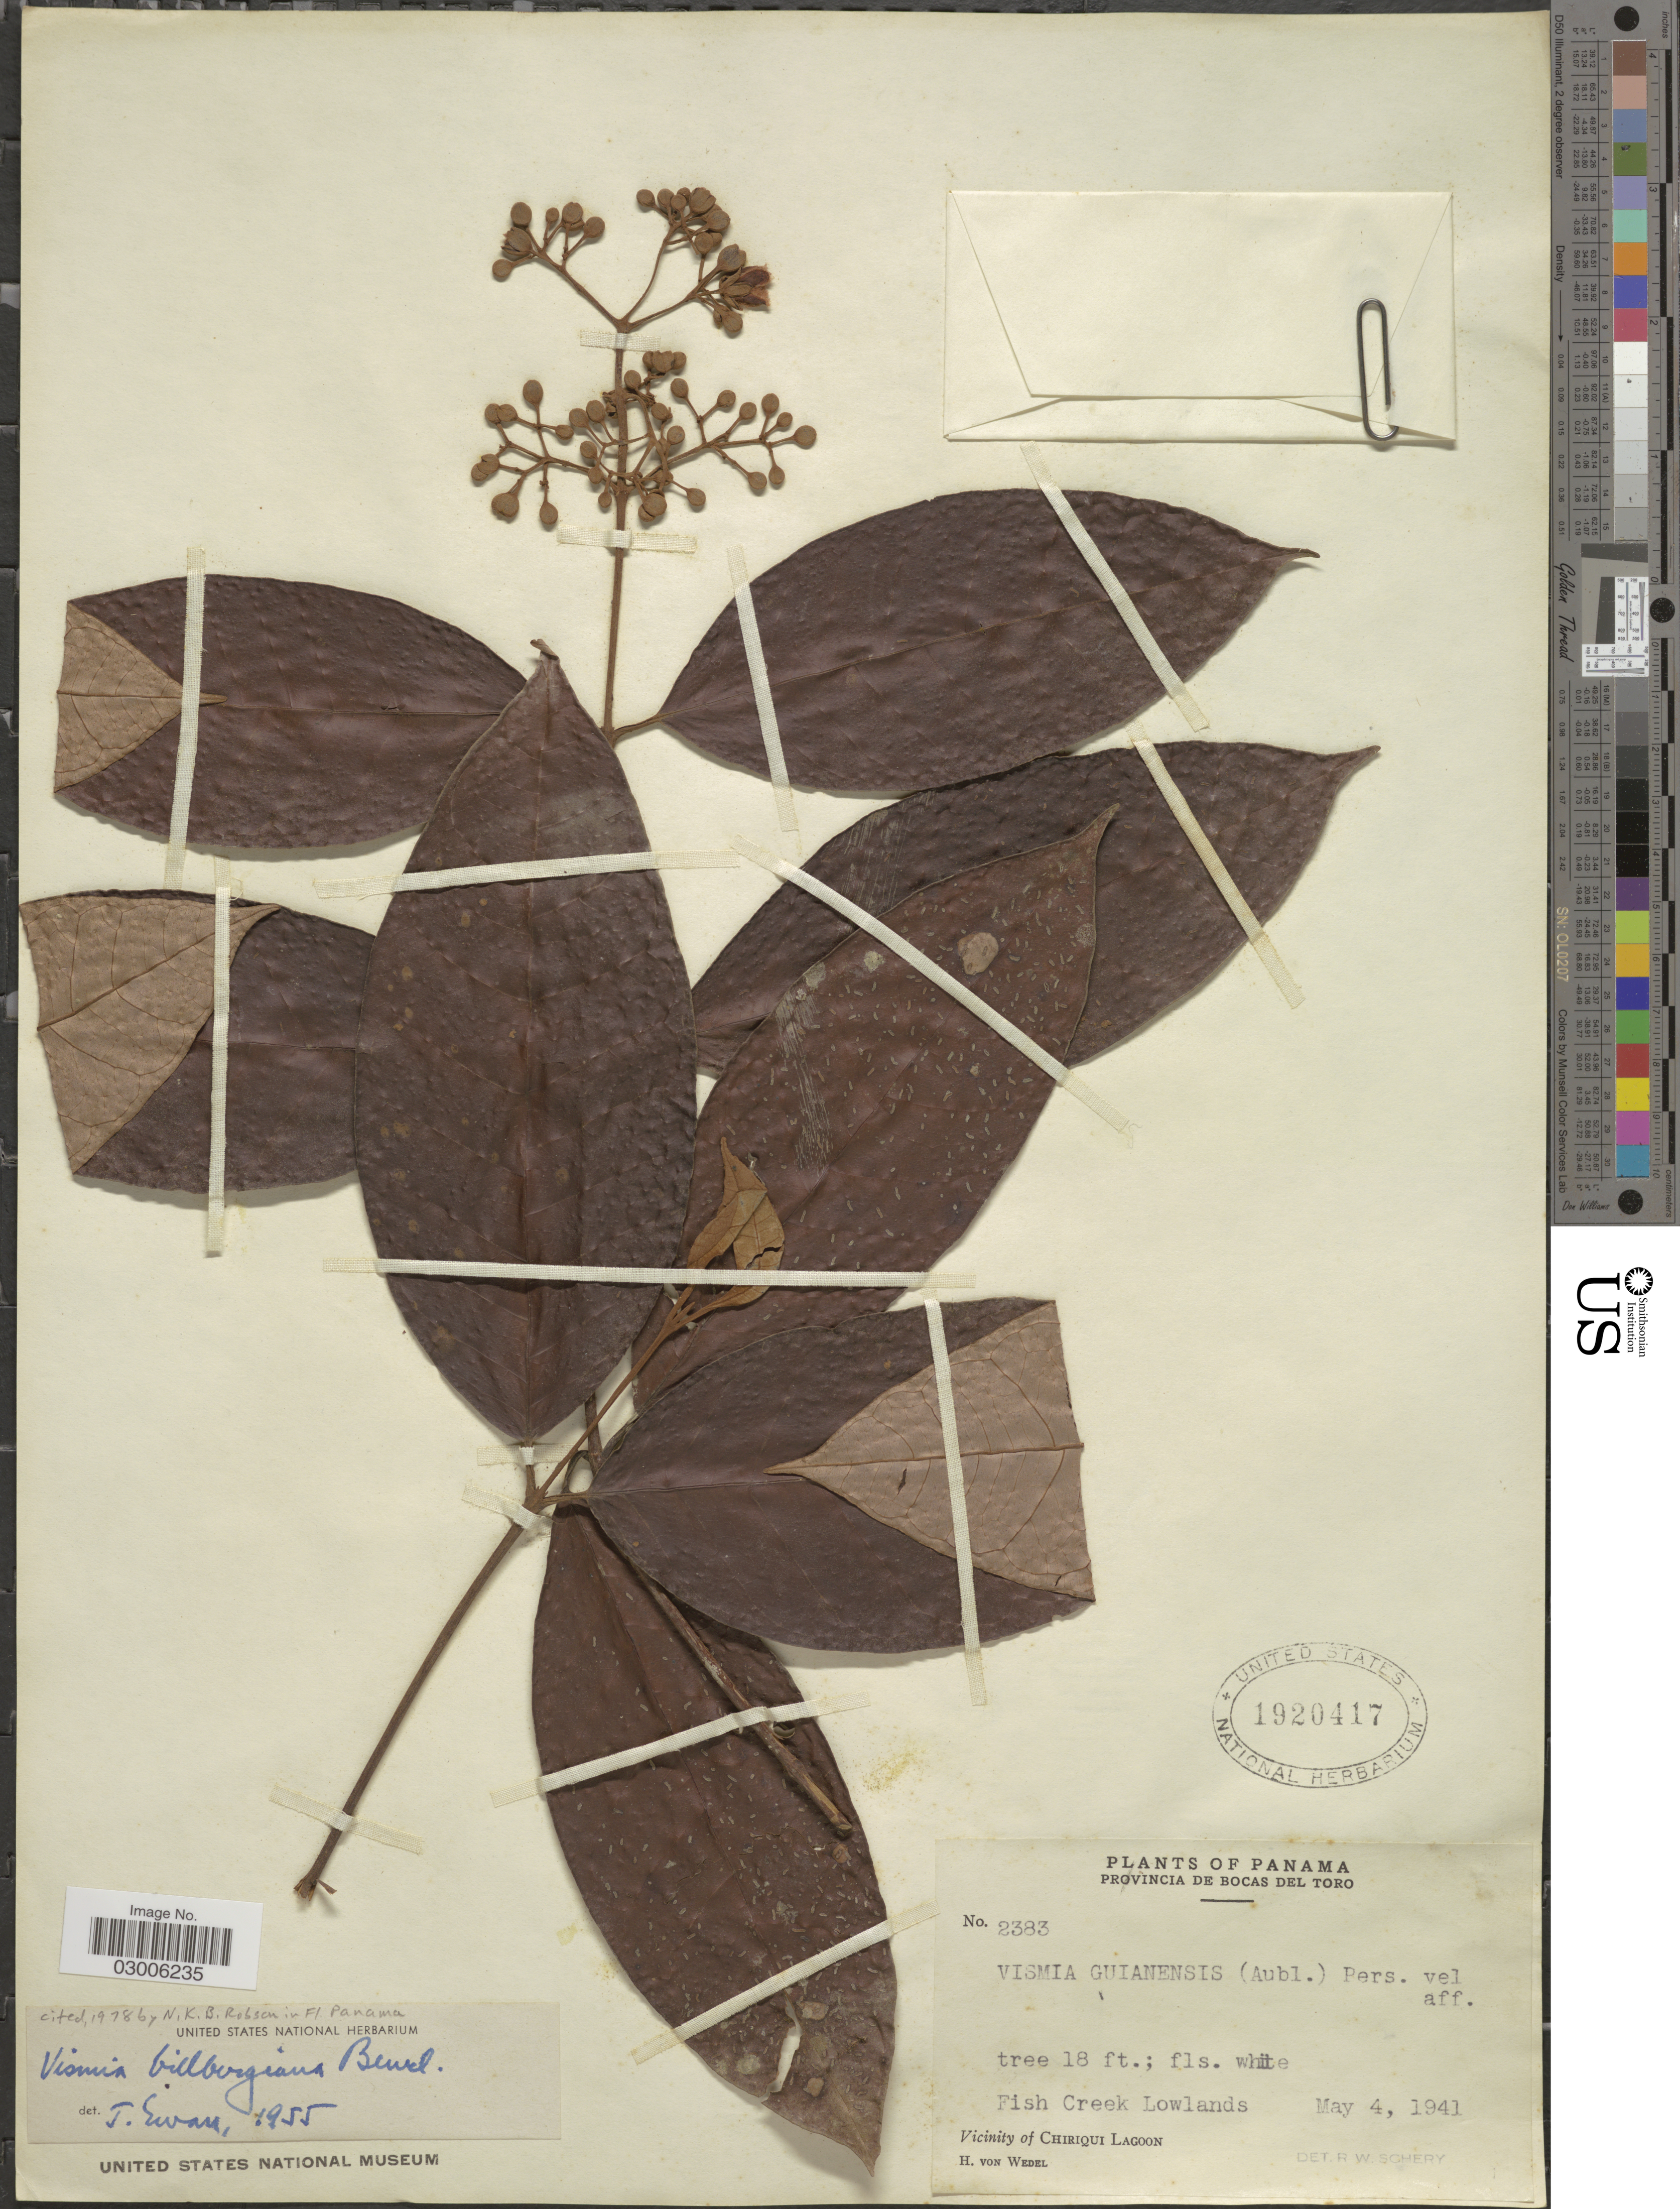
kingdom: Plantae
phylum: Tracheophyta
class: Magnoliopsida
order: Malpighiales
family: Hypericaceae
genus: Vismia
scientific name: Vismia billbergiana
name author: Beurl.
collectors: H. von Wedel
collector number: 2383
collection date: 1941-05-04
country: Panama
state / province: Bocas del Toro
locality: Fish Creek Lowlands. Vicinity of Chiriqui Lagoon.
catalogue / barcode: US 1920417